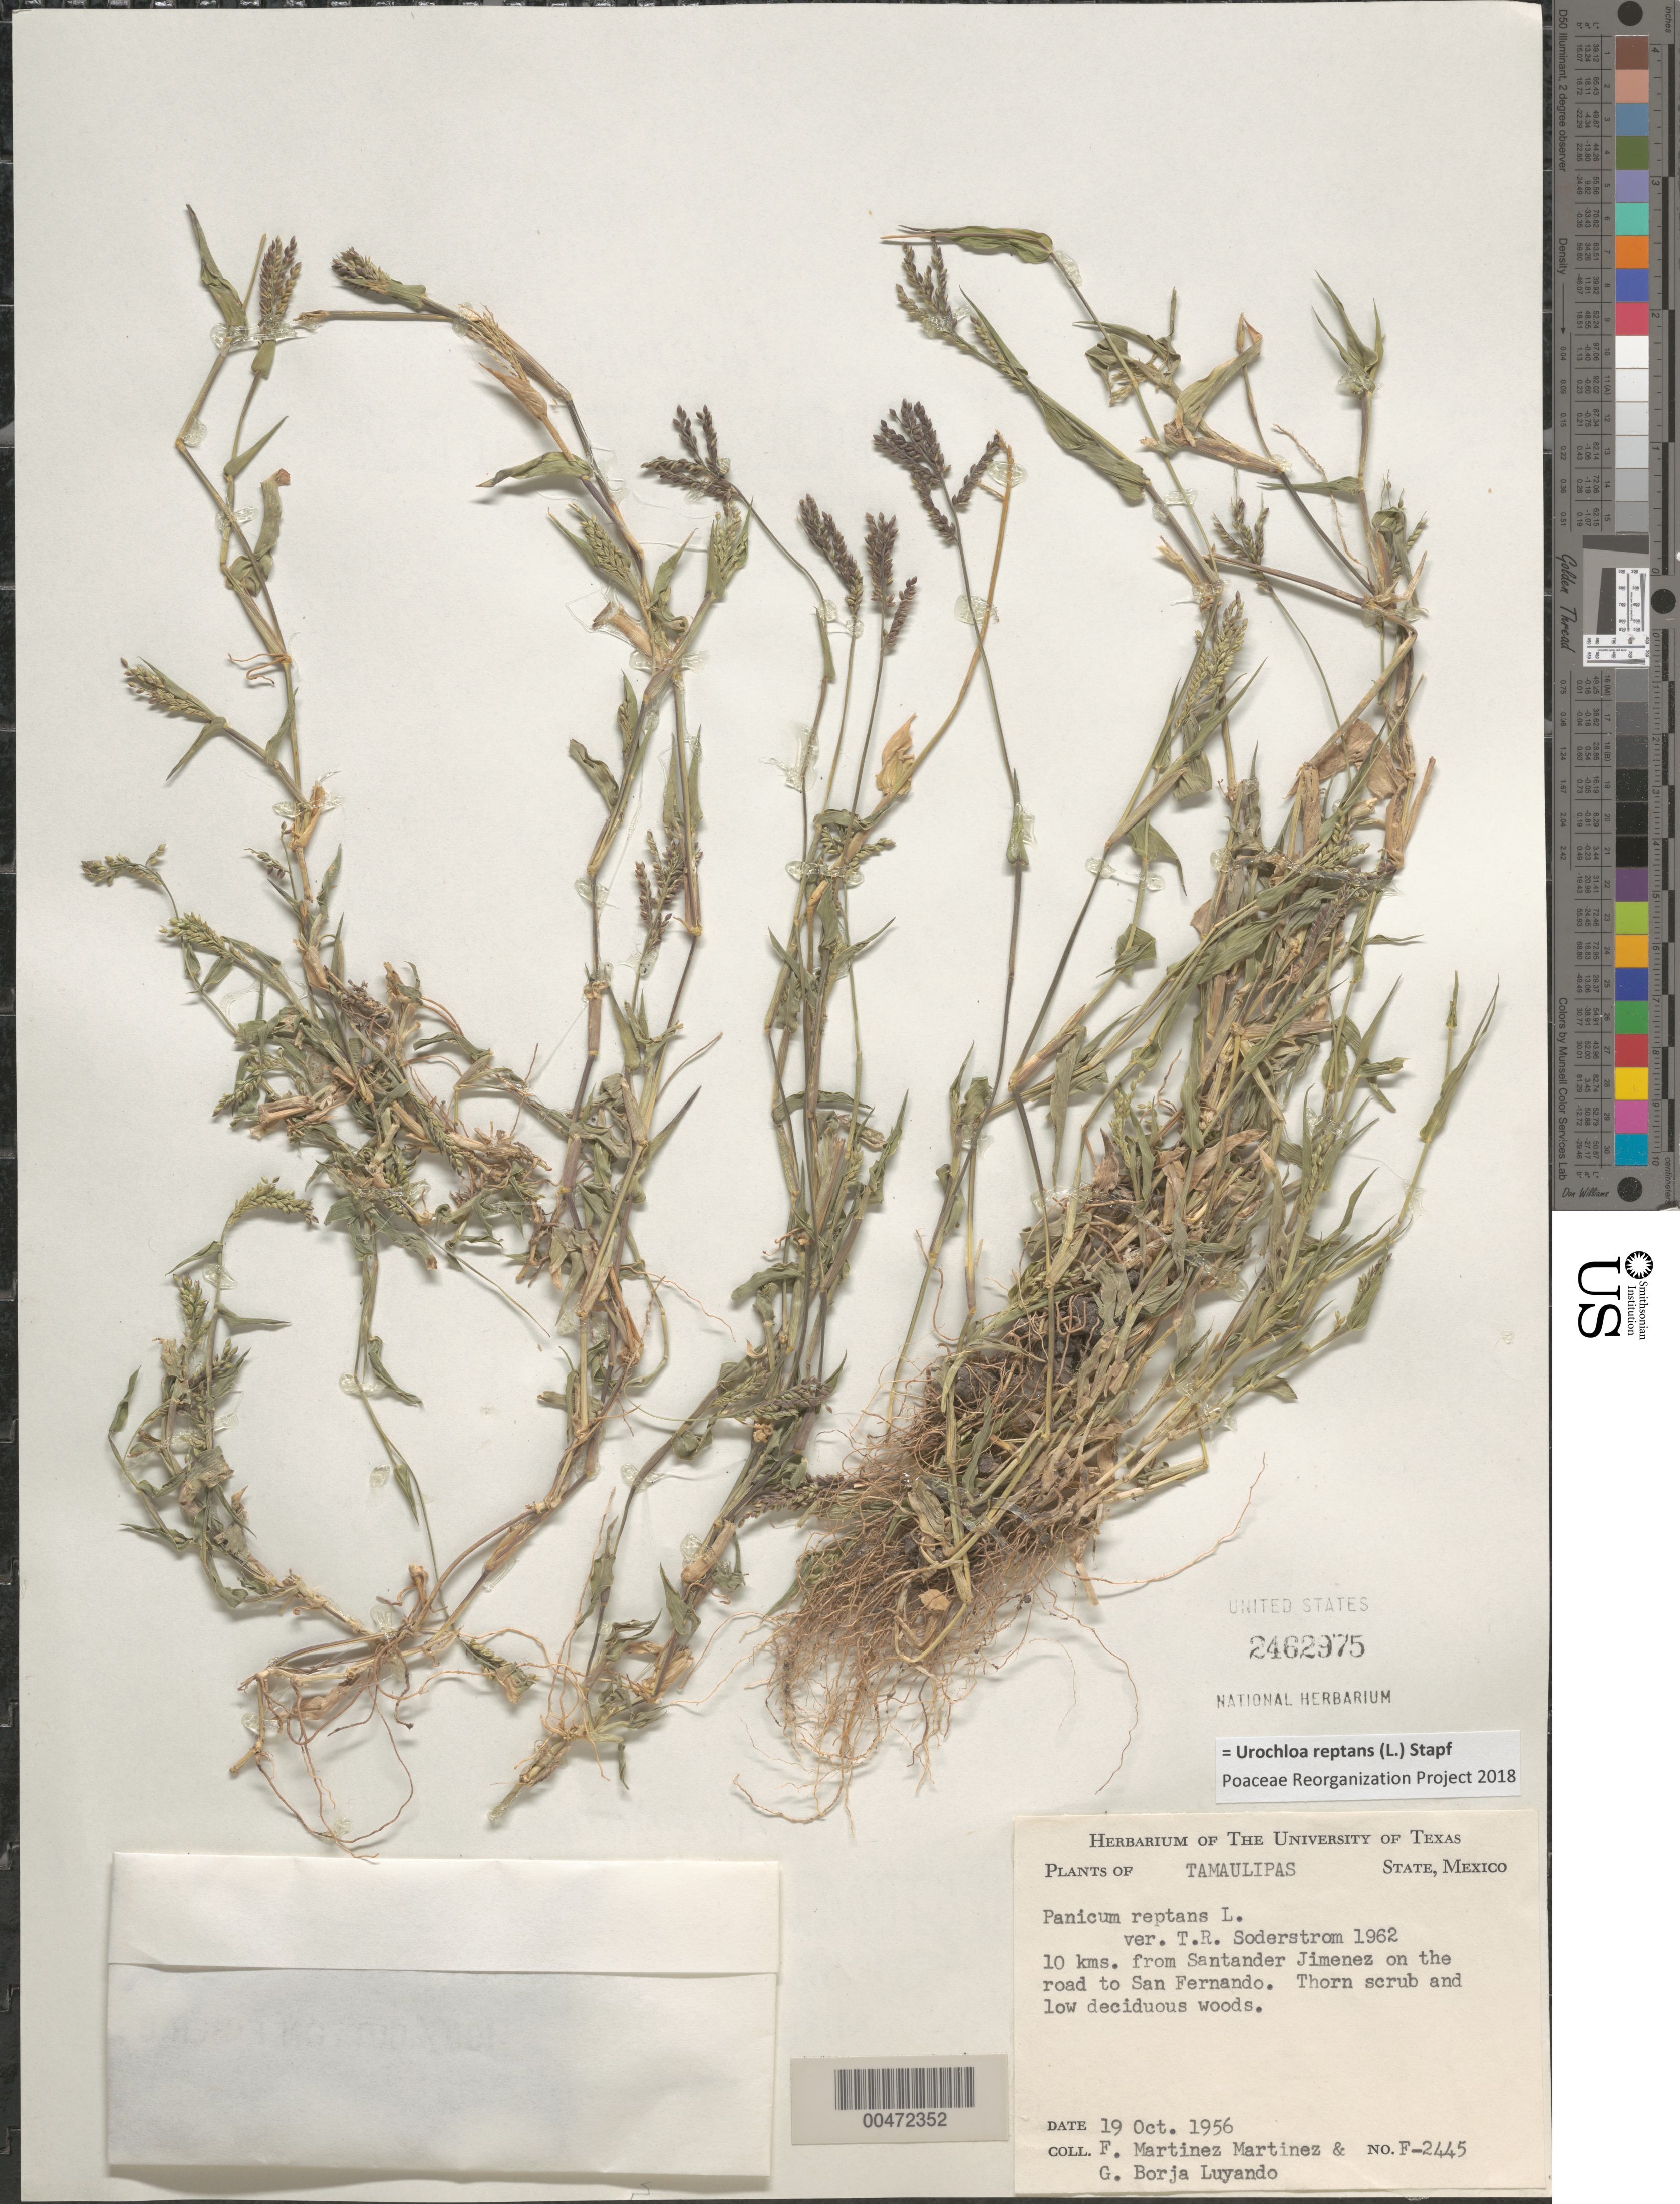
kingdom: Plantae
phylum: Tracheophyta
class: Liliopsida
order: Poales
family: Poaceae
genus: Urochloa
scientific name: Urochloa reptans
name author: (L.) Stapf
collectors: F. Martinez-M. & G. Borja-Luyando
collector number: F-2445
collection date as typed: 19 Oct 1956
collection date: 1956-10-19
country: Mexico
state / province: Tamaulipas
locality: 10 km from Santander Jimenez on the rd to San Fernando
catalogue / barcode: US 2462975